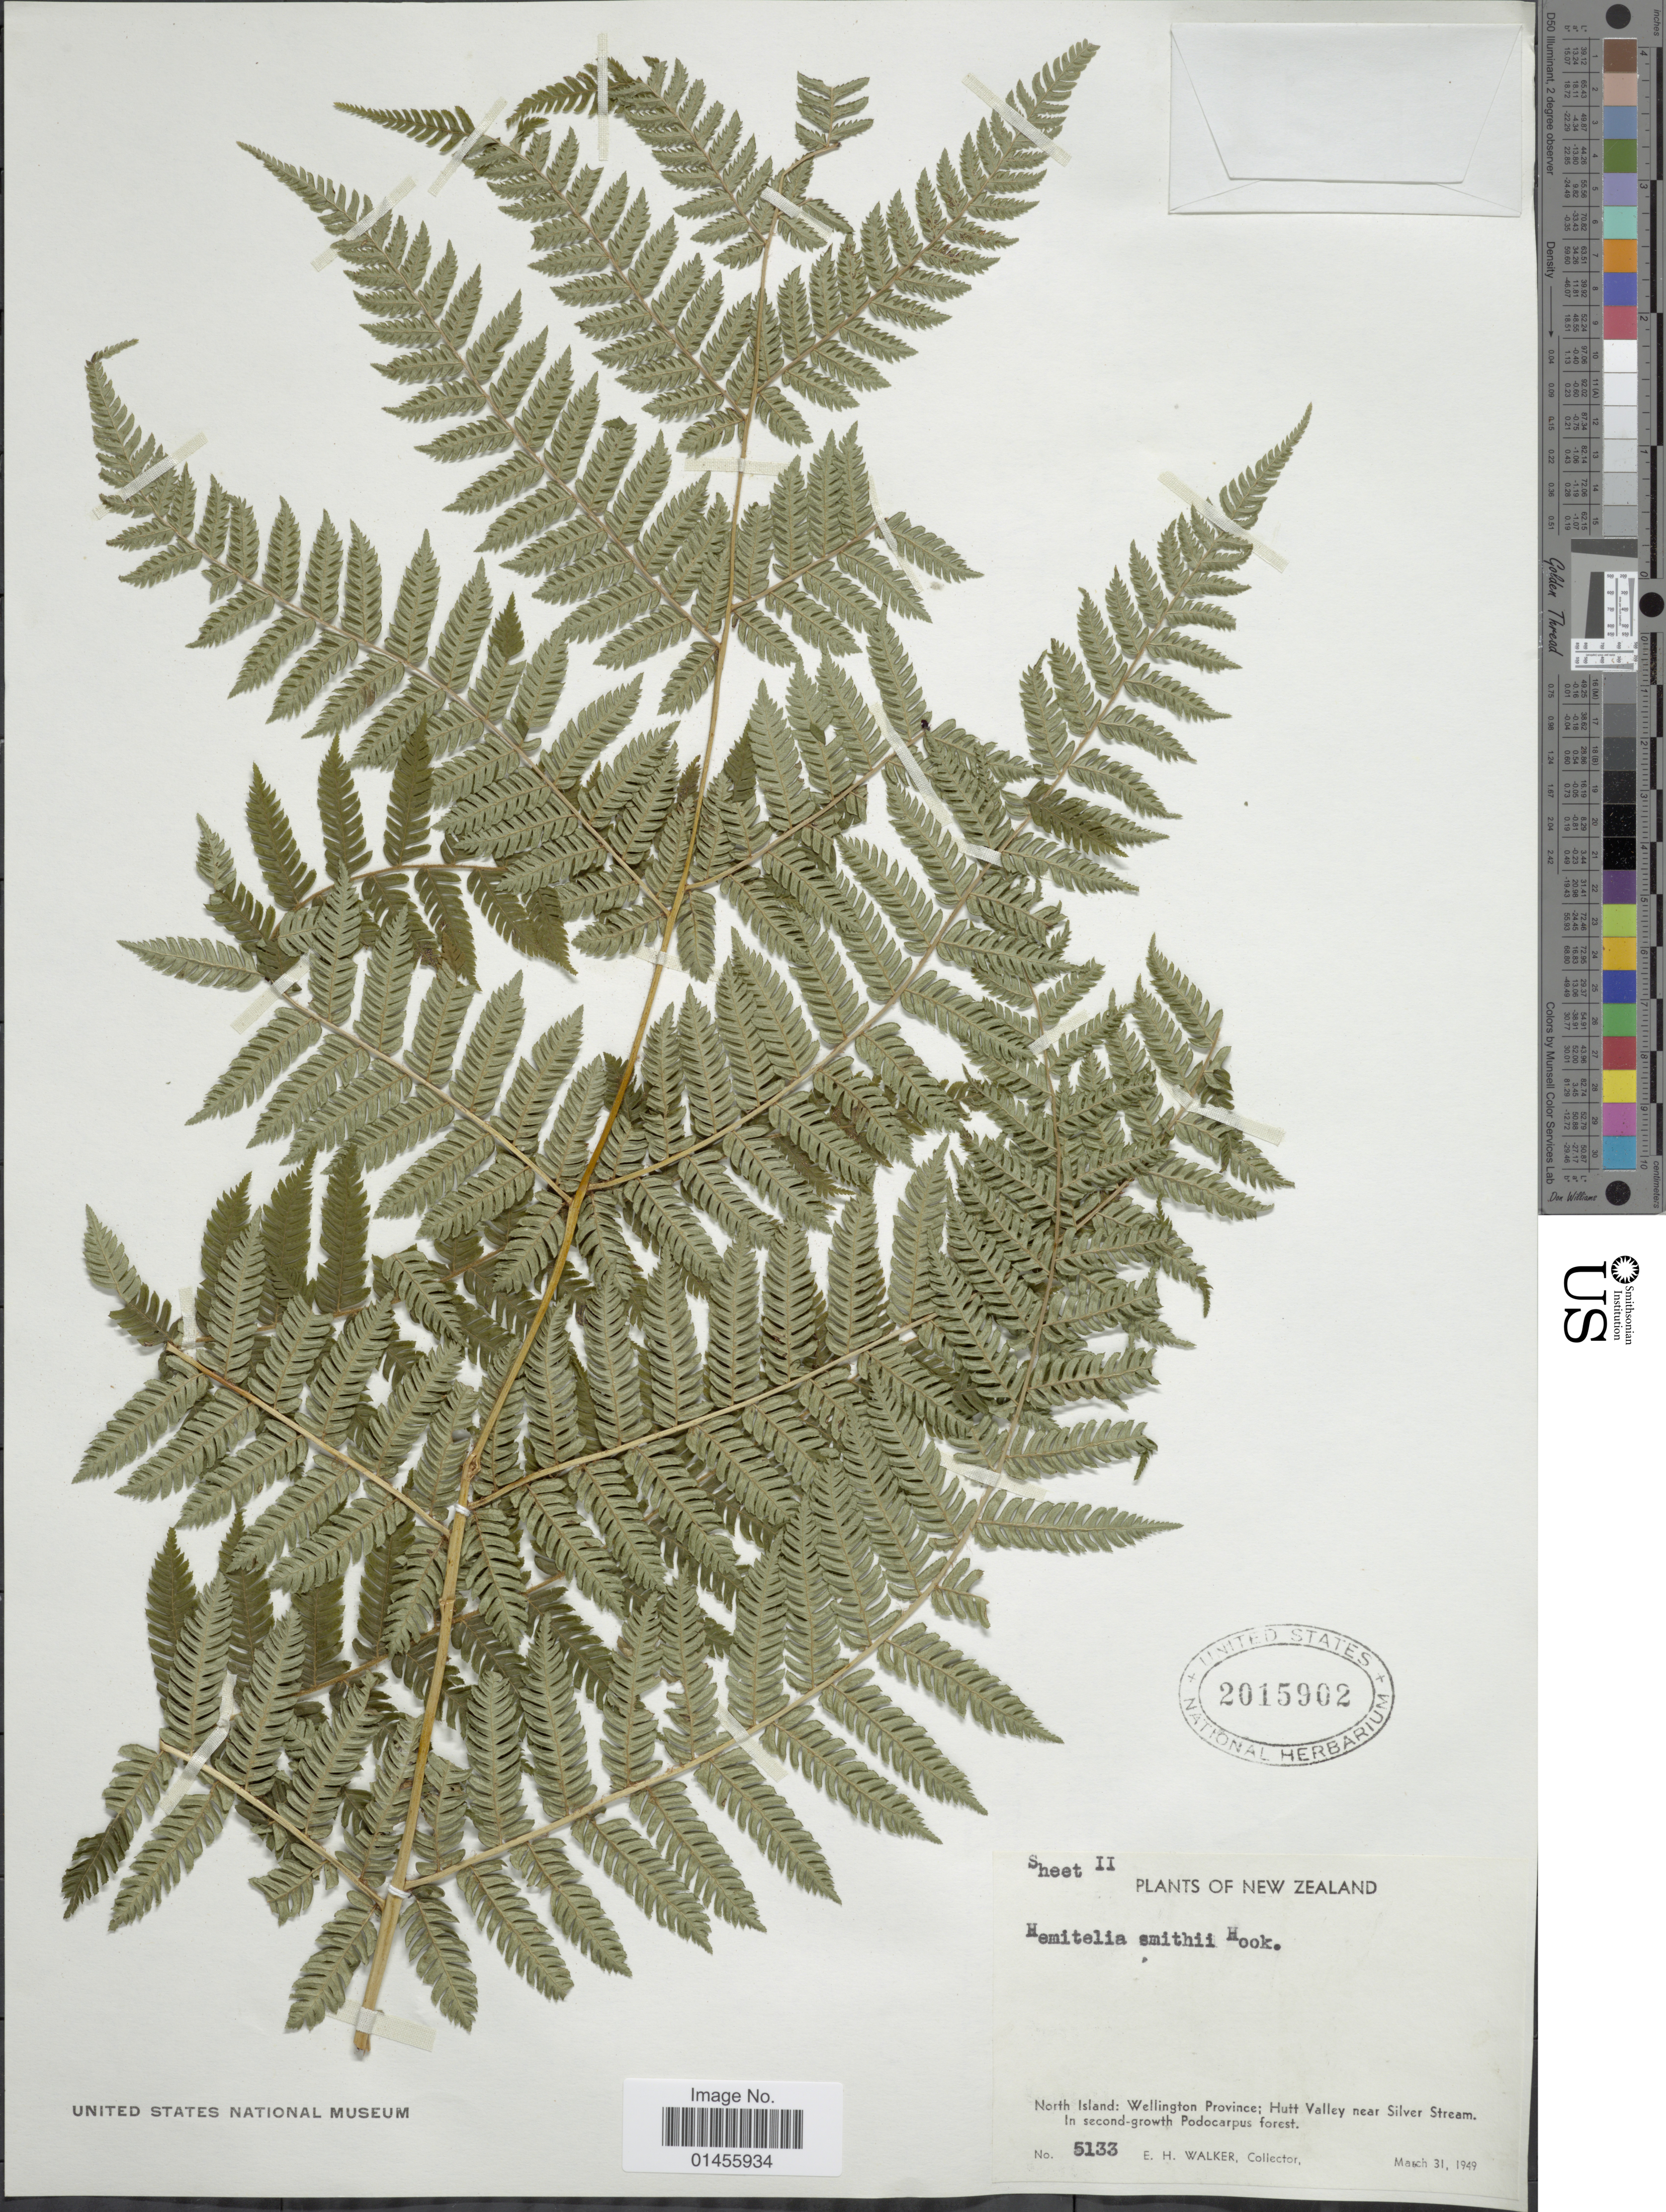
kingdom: Plantae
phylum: Tracheophyta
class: Polypodiopsida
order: Cyatheales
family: Cyatheaceae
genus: Alsophila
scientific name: Alsophila smithii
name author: (Hook.) R.M. Tryon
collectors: E. H. Walker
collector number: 5133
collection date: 1949-03-31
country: New Zealand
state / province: Wellington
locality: North Island: Wellingtong Province; Hutt Valley near Silver Stream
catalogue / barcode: US 2015902